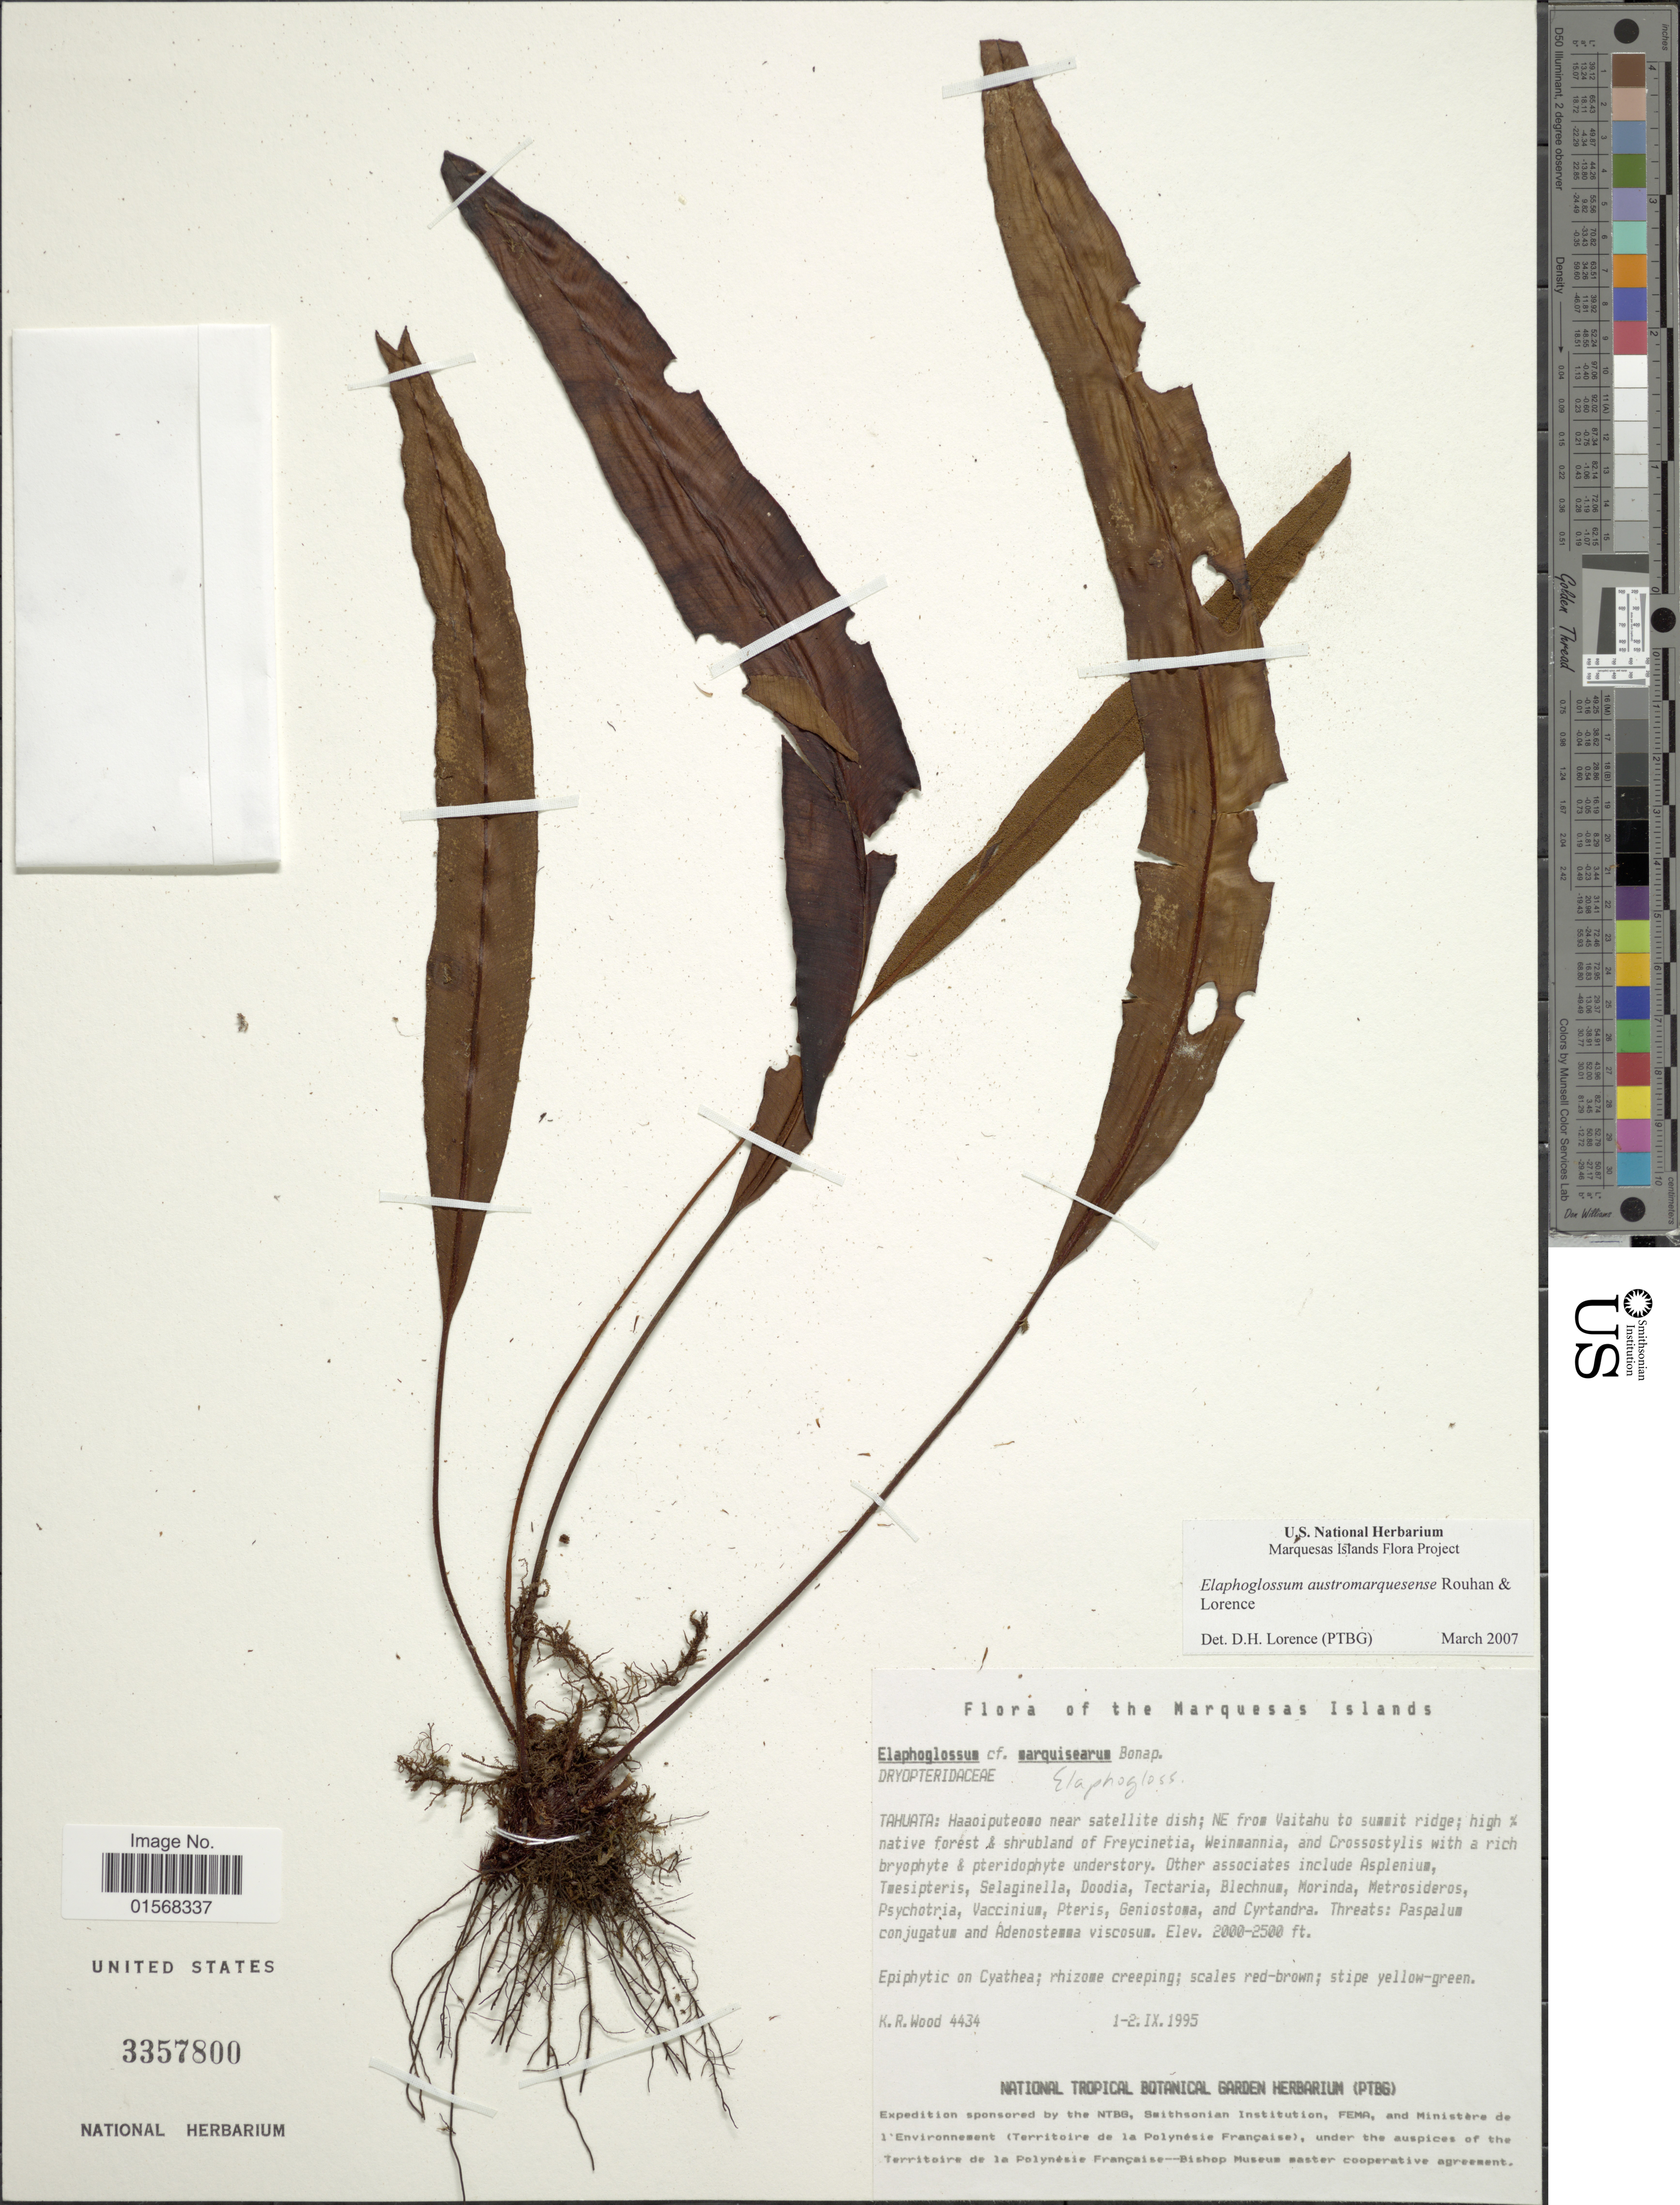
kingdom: Plantae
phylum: Tracheophyta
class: Polypodiopsida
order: Polypodiales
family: Dryopteridaceae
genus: Elaphoglossum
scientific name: Elaphoglossum austromarquesense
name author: Rouhan & Lorence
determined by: Lorence, David H., (PTBG), National Tropical Botanical Garden (UNITED STATES)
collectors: K. R. Wood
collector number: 4434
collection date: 1995-09-01/1995-09-02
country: French Polynesia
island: Tahuata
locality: Haaoiputeoma, near satelite dish, NE from Vaitahu to summit ridge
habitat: Freycinetia - Weinmannia w/ Crossostylis; high % native forest & shrubland w/ rich bryophyte & pteridophyte understory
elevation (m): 610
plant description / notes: Paspalum conjugatum, Adenostemma viscosum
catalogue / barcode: US 3357800